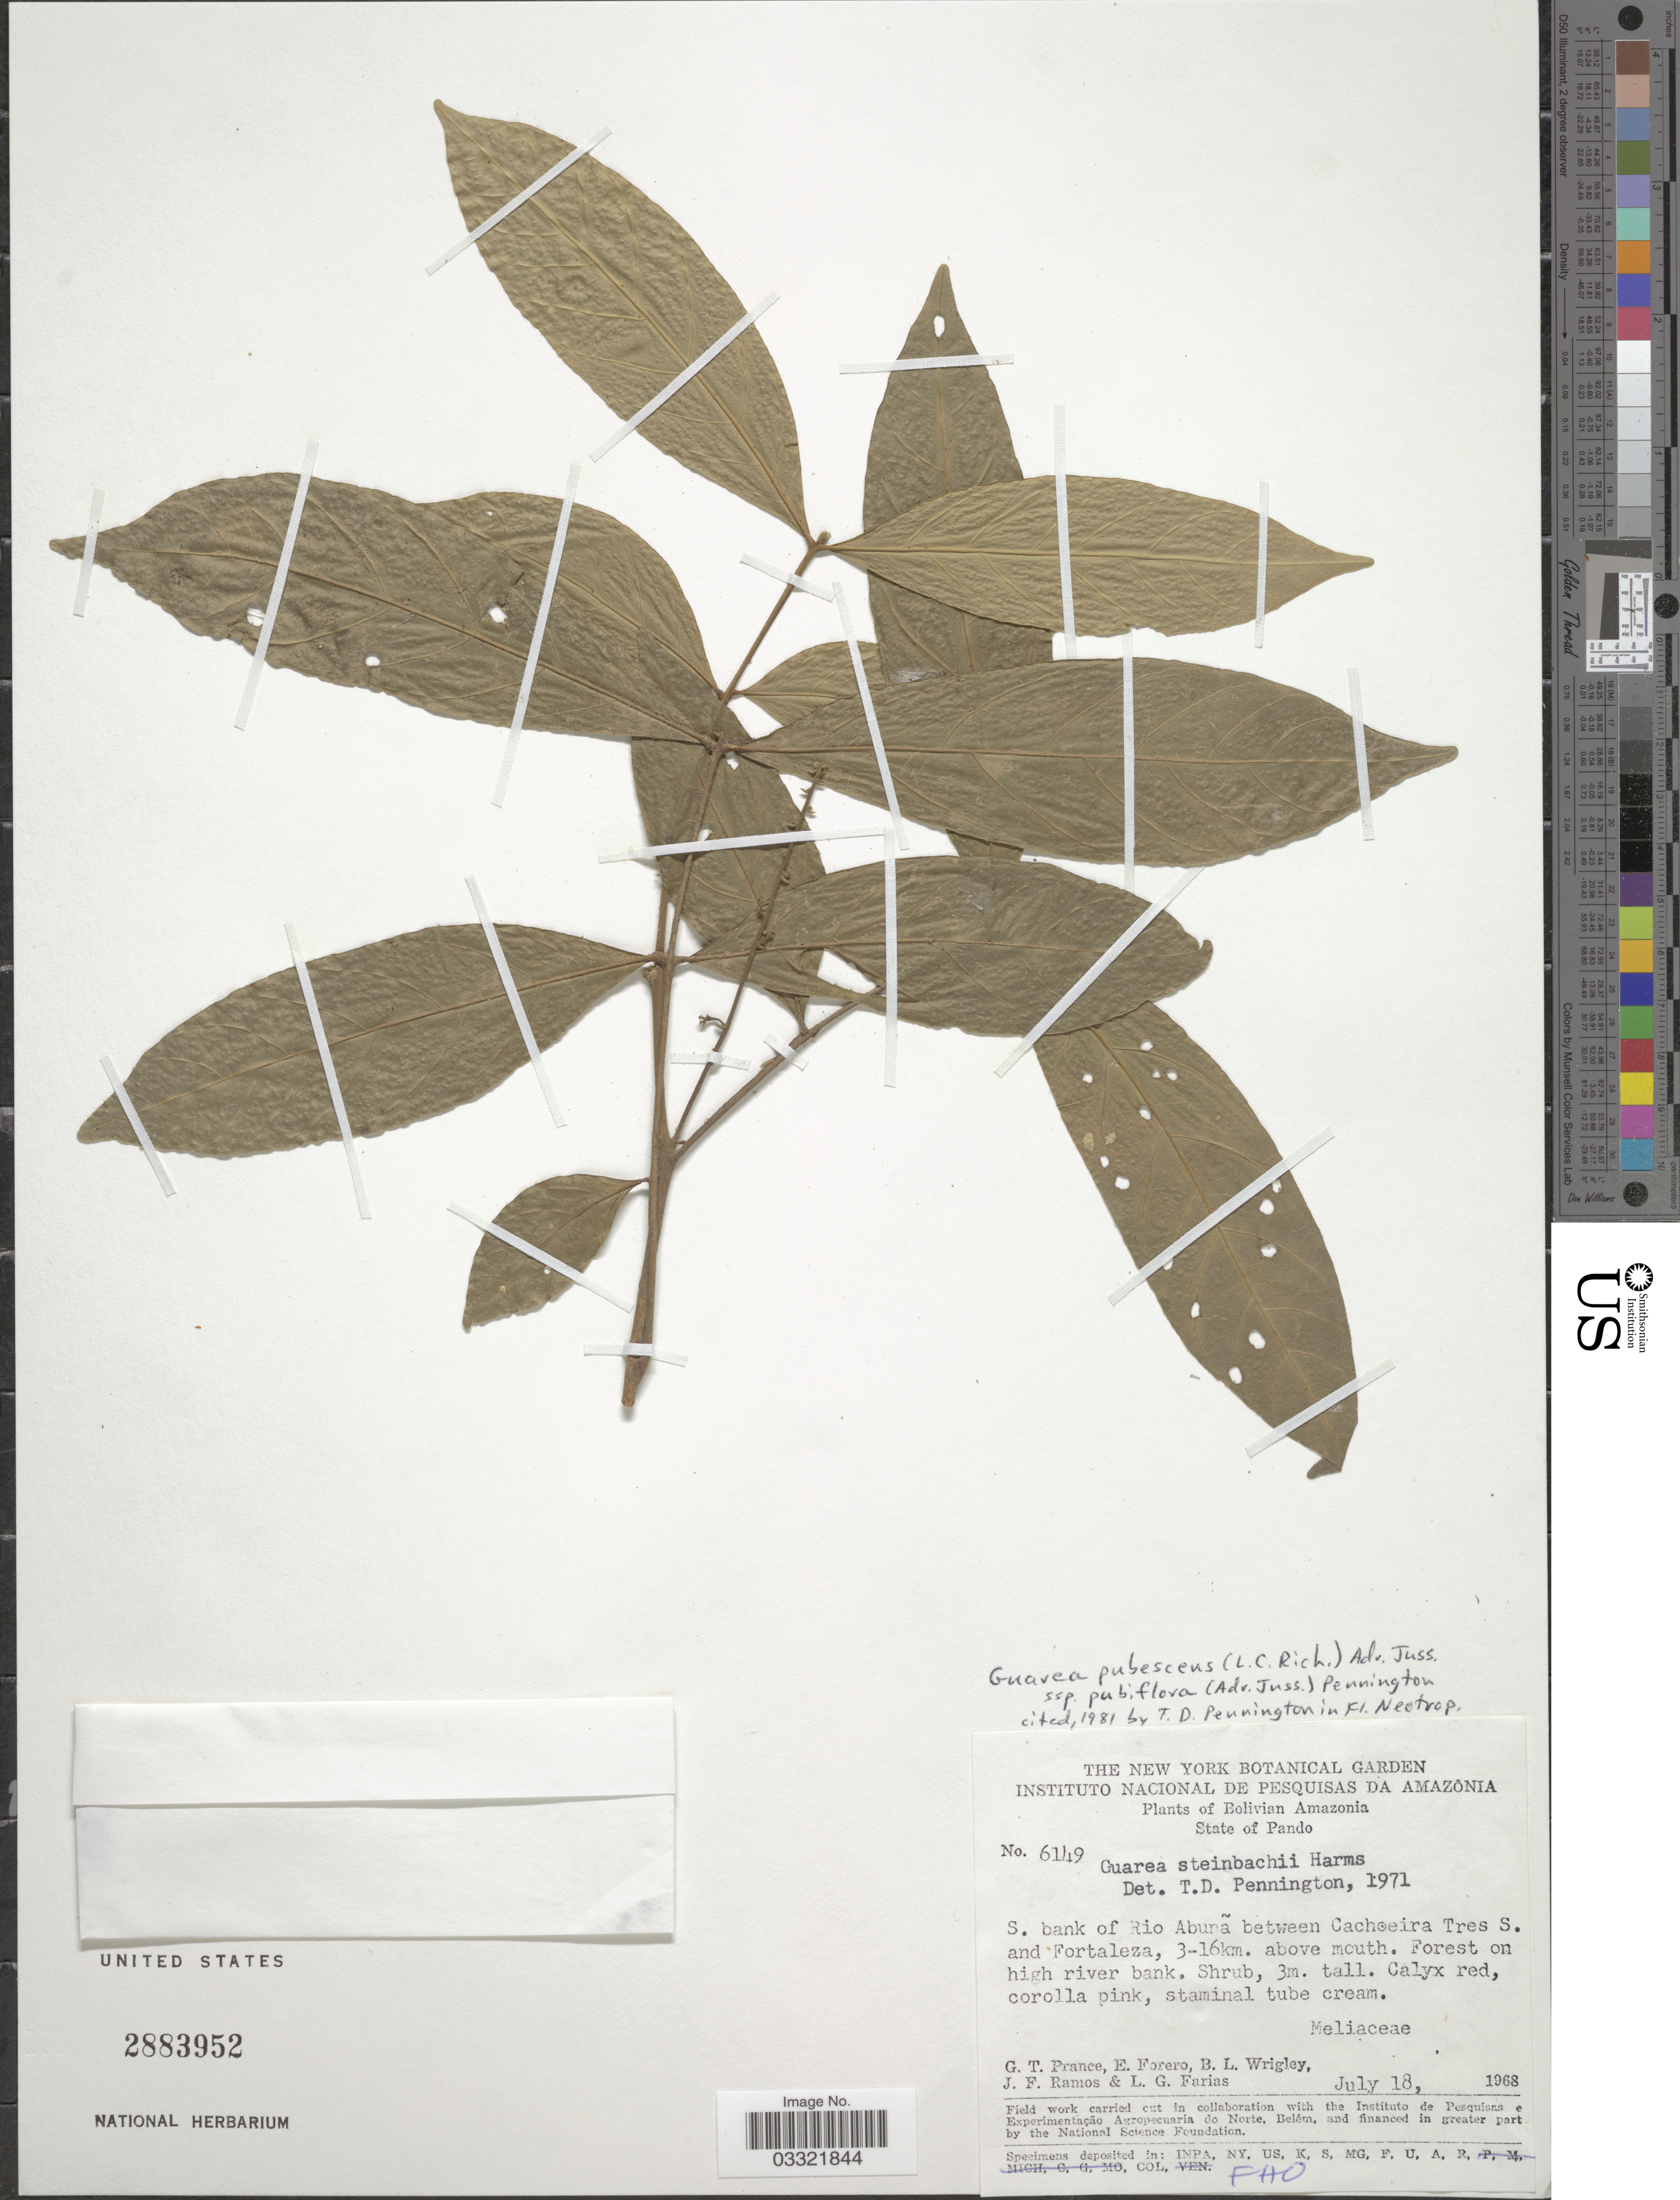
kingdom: Plantae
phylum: Tracheophyta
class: Magnoliopsida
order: Sapindales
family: Meliaceae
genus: Guarea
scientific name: Guarea pubescens subsp. pubiflora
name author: (J. Juss.) T.D. Penn.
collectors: G. T. Prance, E. Forero, B. L. Wrigley, J. F. Ramos & L. G. Farias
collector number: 6149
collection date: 1968-07-18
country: Bolivia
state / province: Pando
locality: Bolivian Amazonia. S. bank of Rio Abuña between Cachoeira Tres S. and Fortaleza, 3-16km. above mouth.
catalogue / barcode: US 2883952